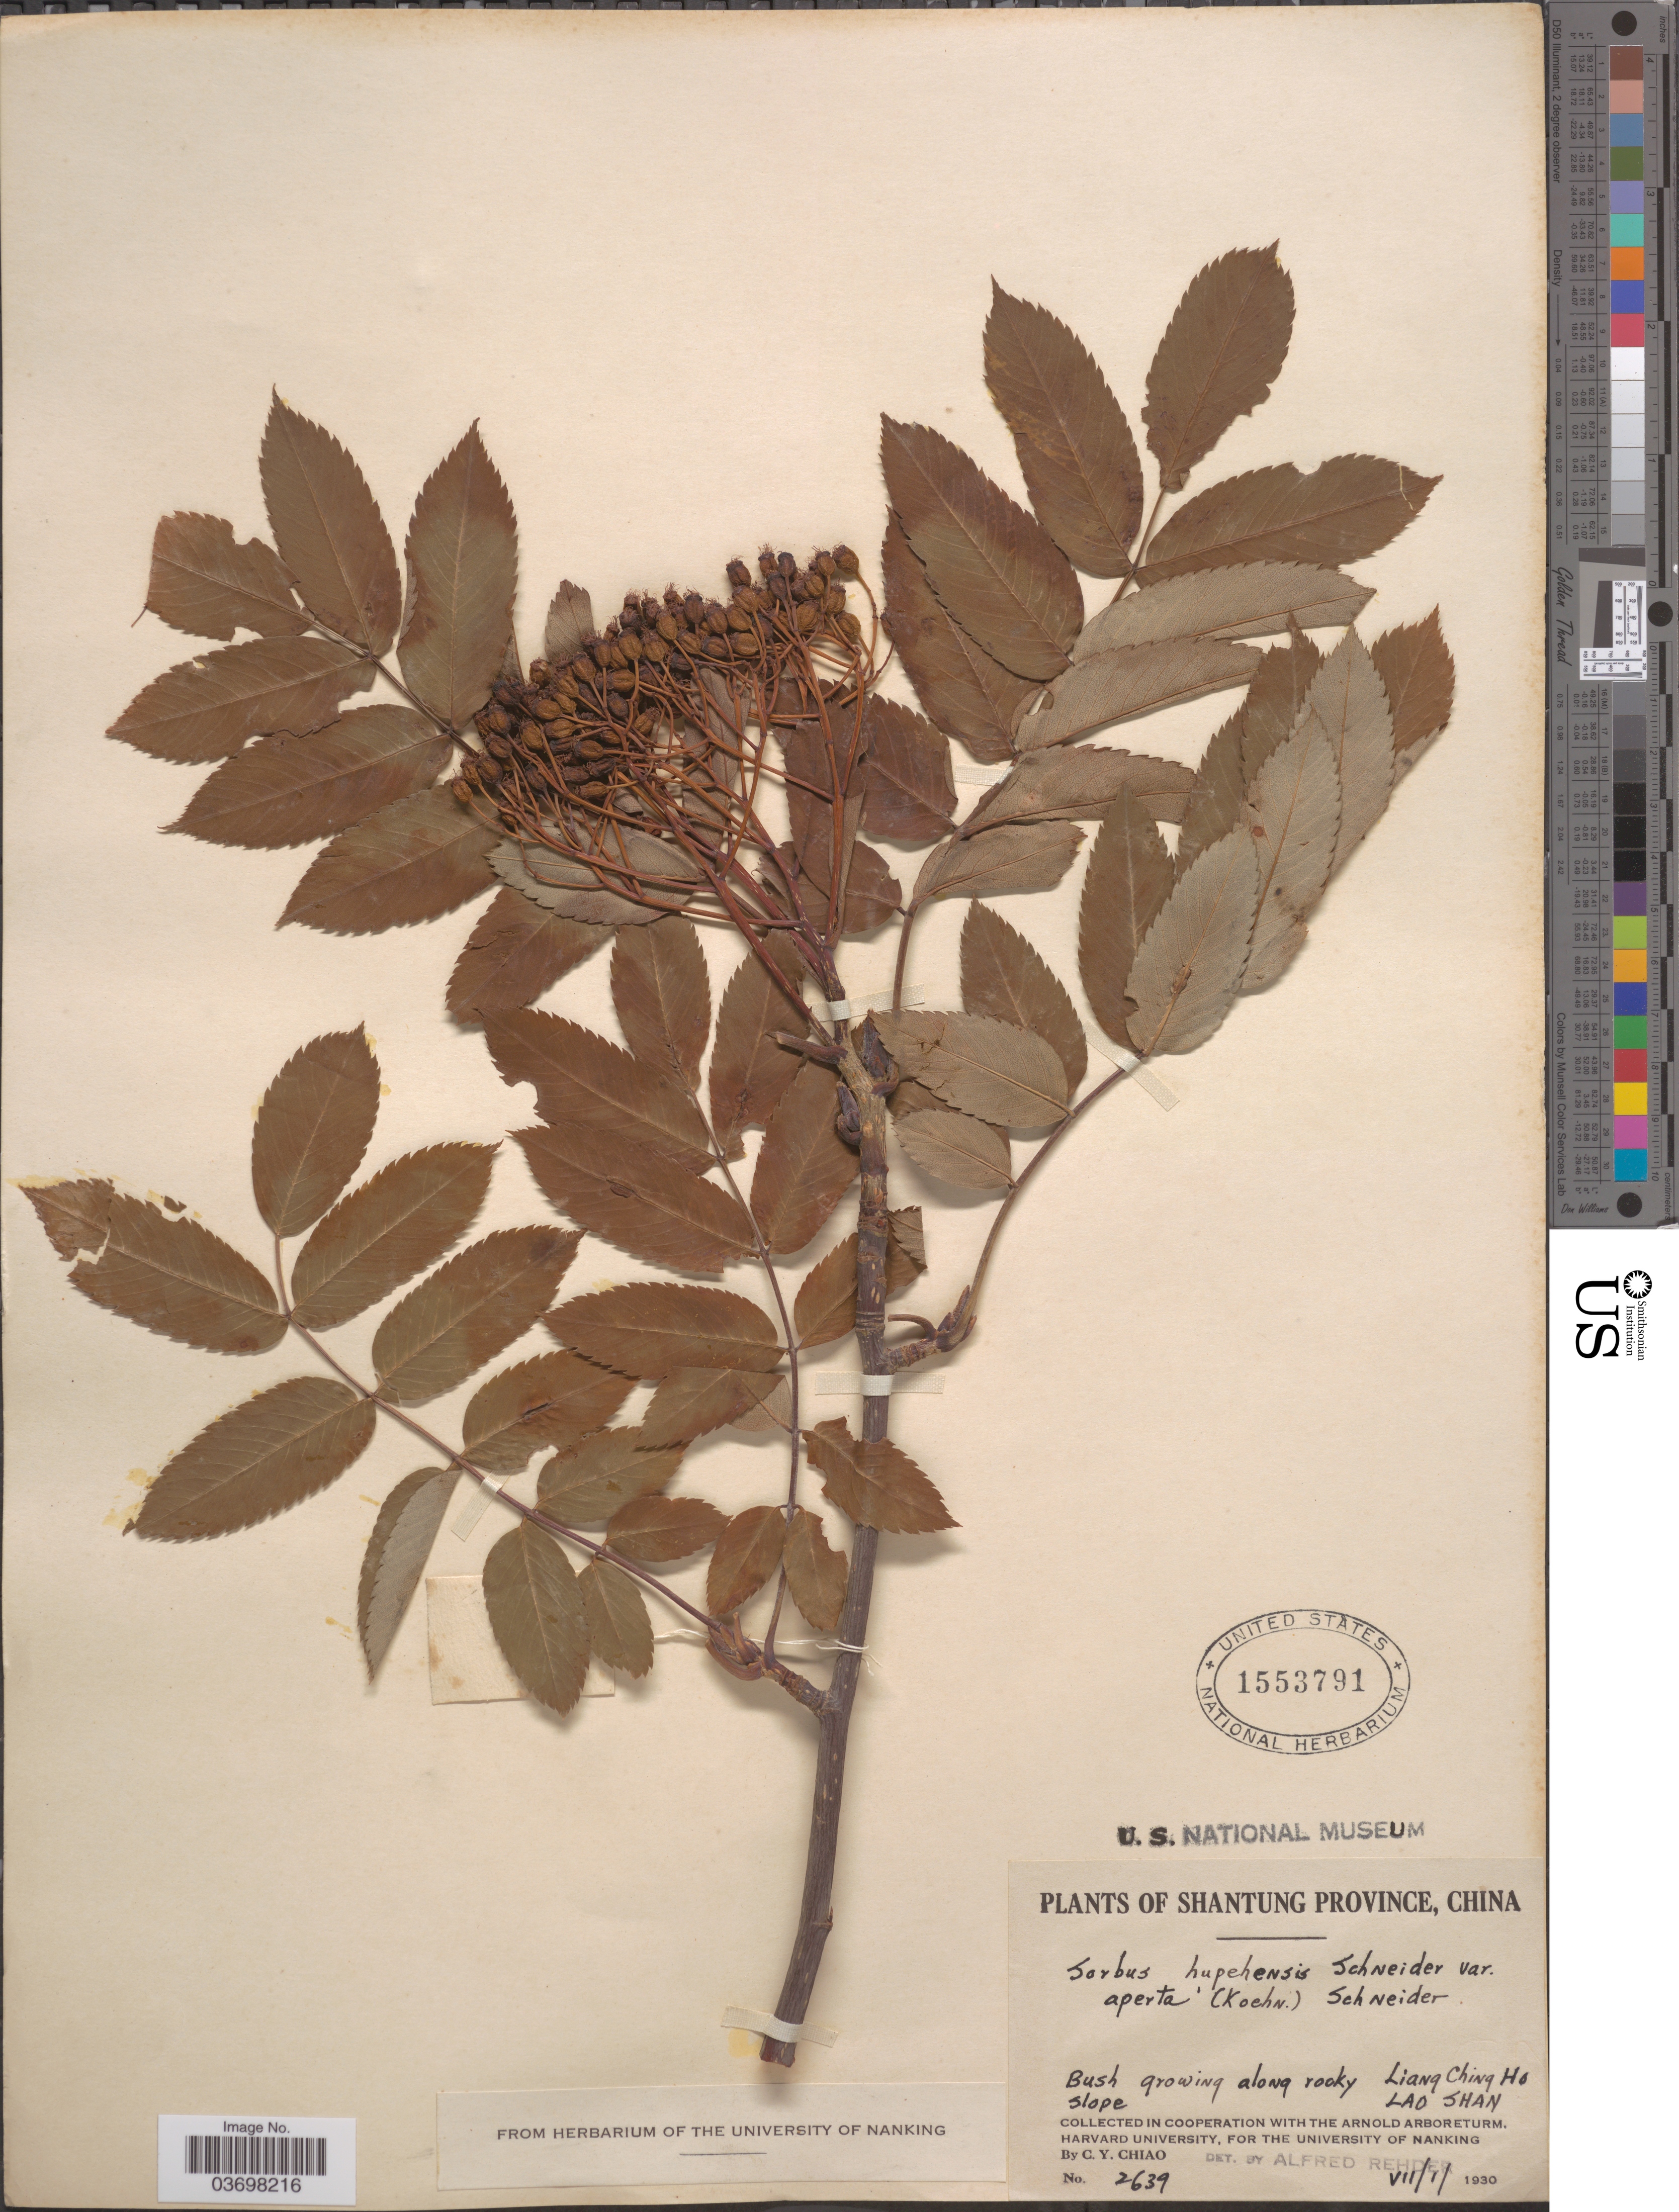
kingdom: Plantae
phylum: Tracheophyta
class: Magnoliopsida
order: Rosales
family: Rosaceae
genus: Sorbus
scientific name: Sorbus discolor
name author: hort.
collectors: C. Y. Chiao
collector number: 2639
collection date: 1930-07-01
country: China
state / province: Shandong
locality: Shantung Province. Liang Ching Ho. Lao Shan.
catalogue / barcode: US 1553791